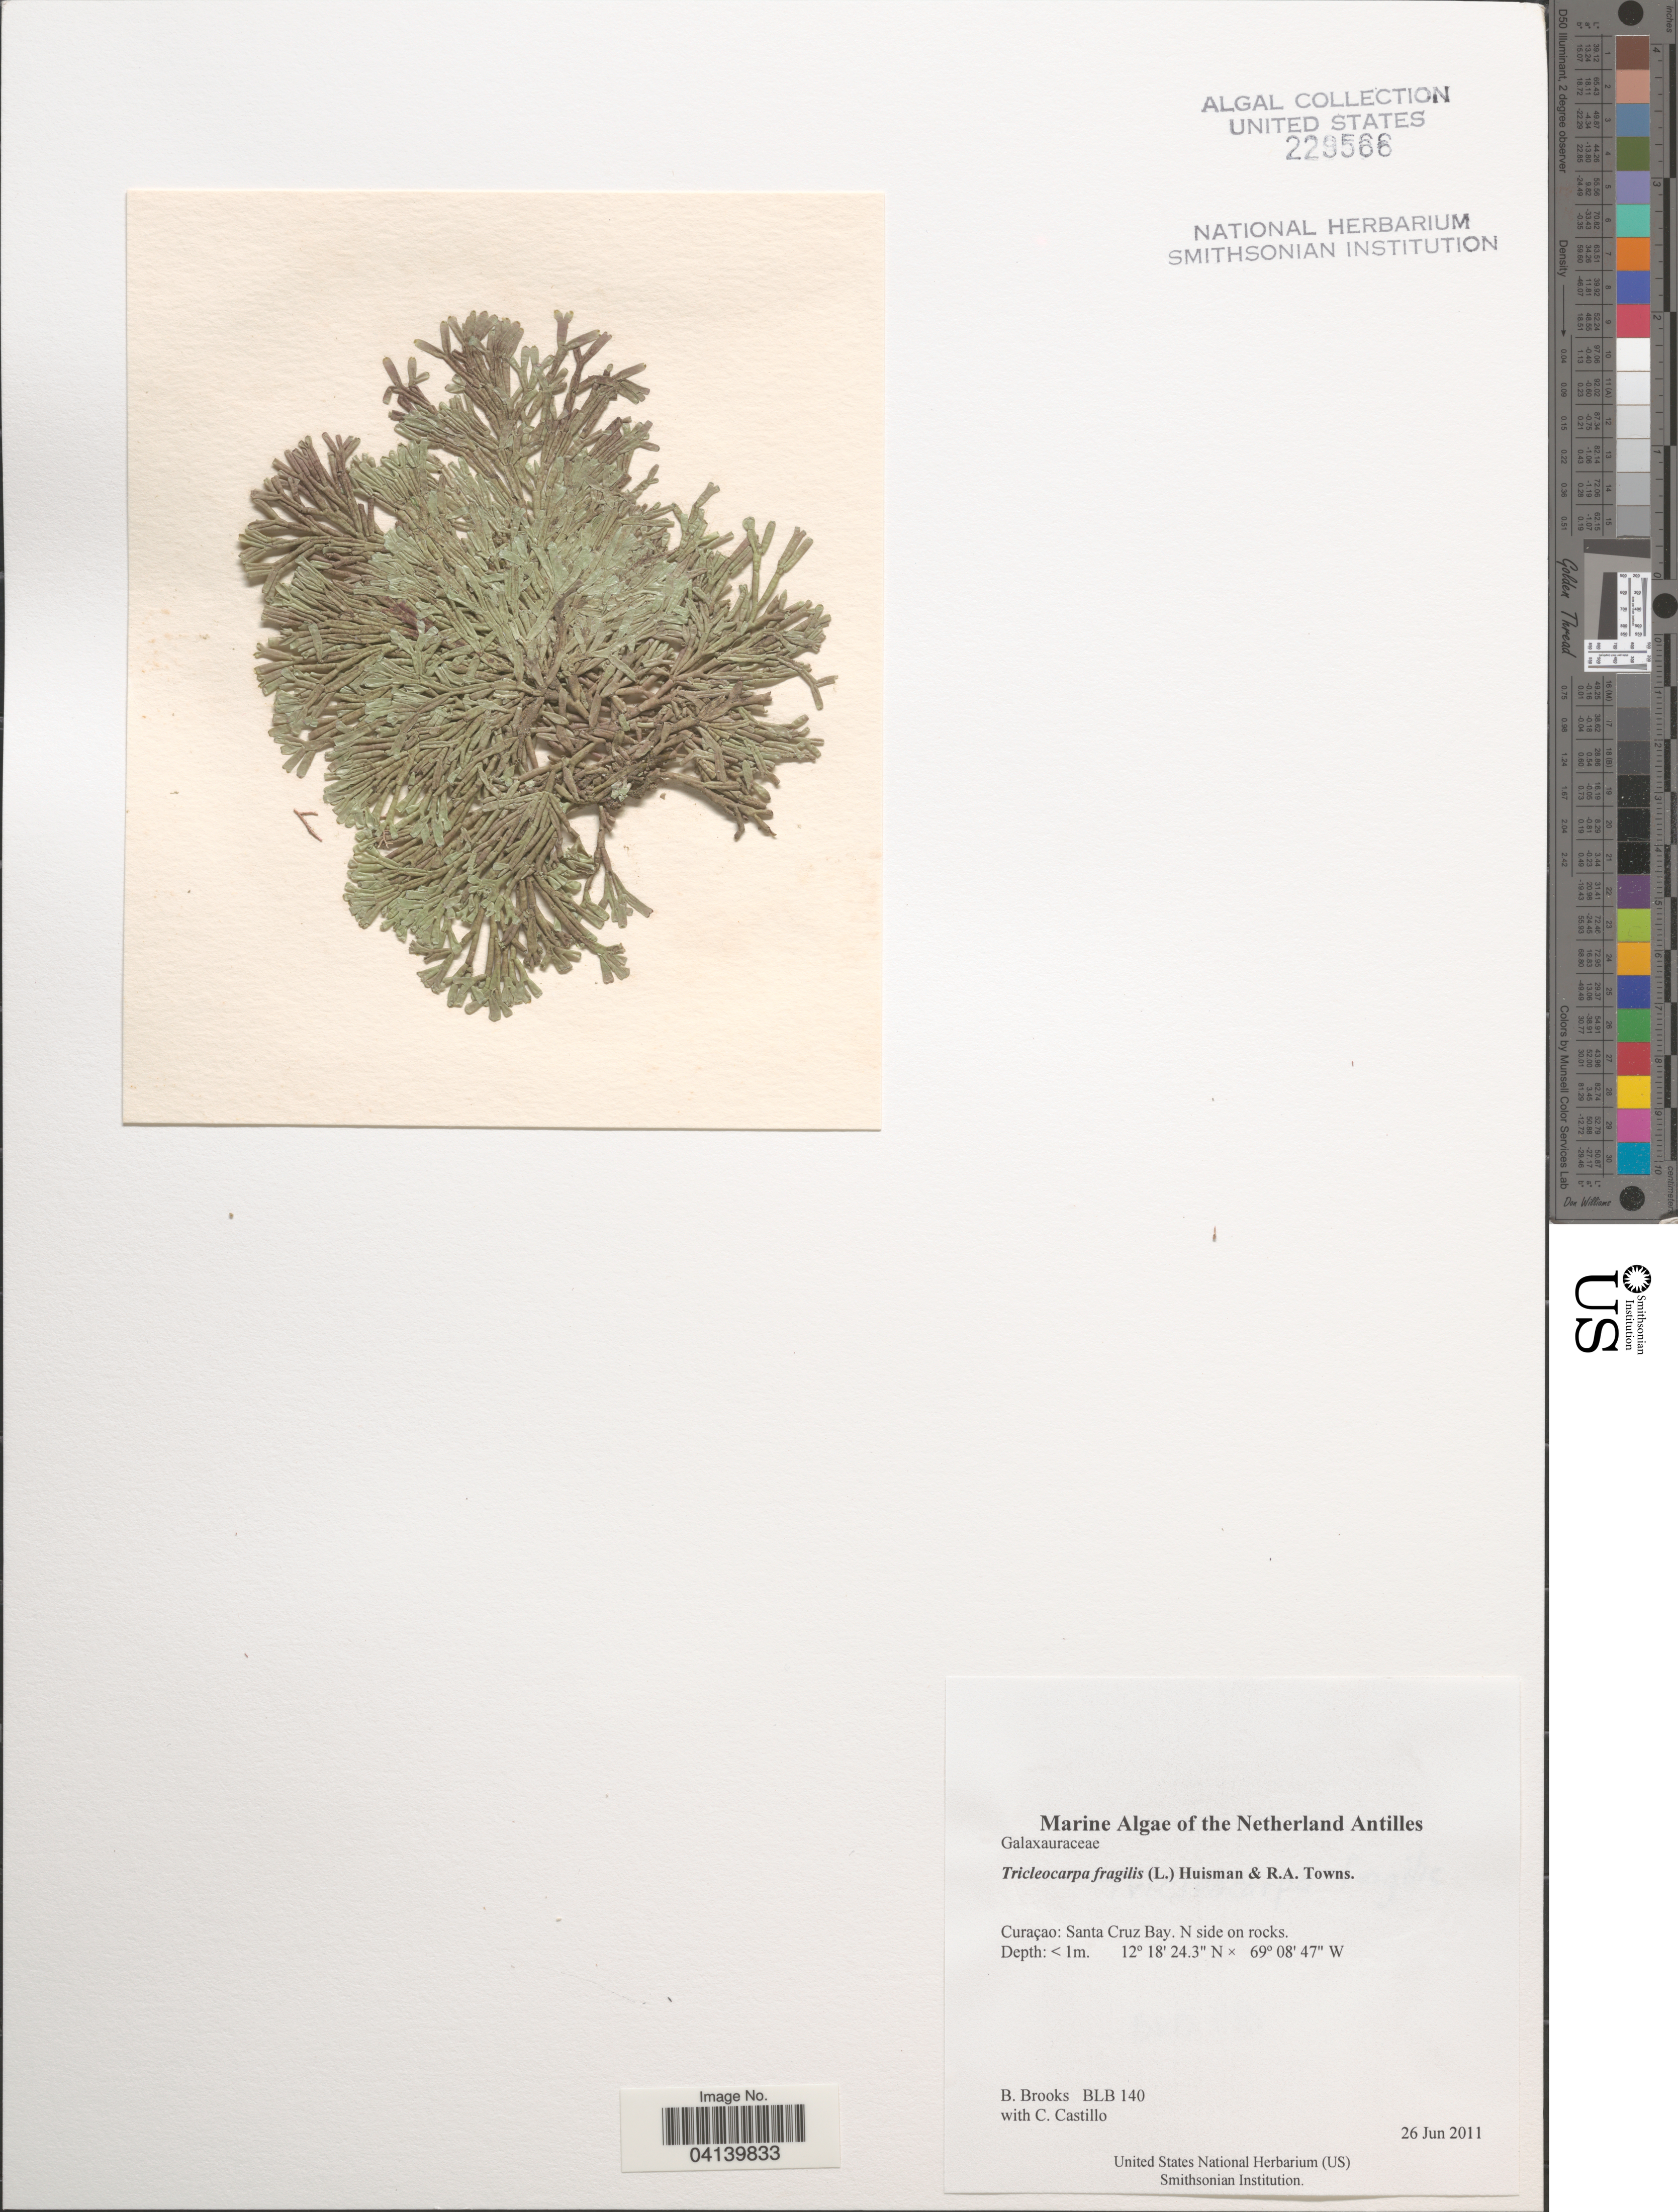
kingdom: Plantae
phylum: Rhodophyta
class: Florideophyceae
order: Nemaliales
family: Galaxauraceae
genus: Tricleocarpa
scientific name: Tricleocarpa fragilis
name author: (L.) Huisman & R.A. Towns.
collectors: B. Brooks & C. Castillo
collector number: BLB 140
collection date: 2011-06-26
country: Curaçao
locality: The Netherland Antilles. Santa Cruz Bay. N side on rocks.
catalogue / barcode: US 229566